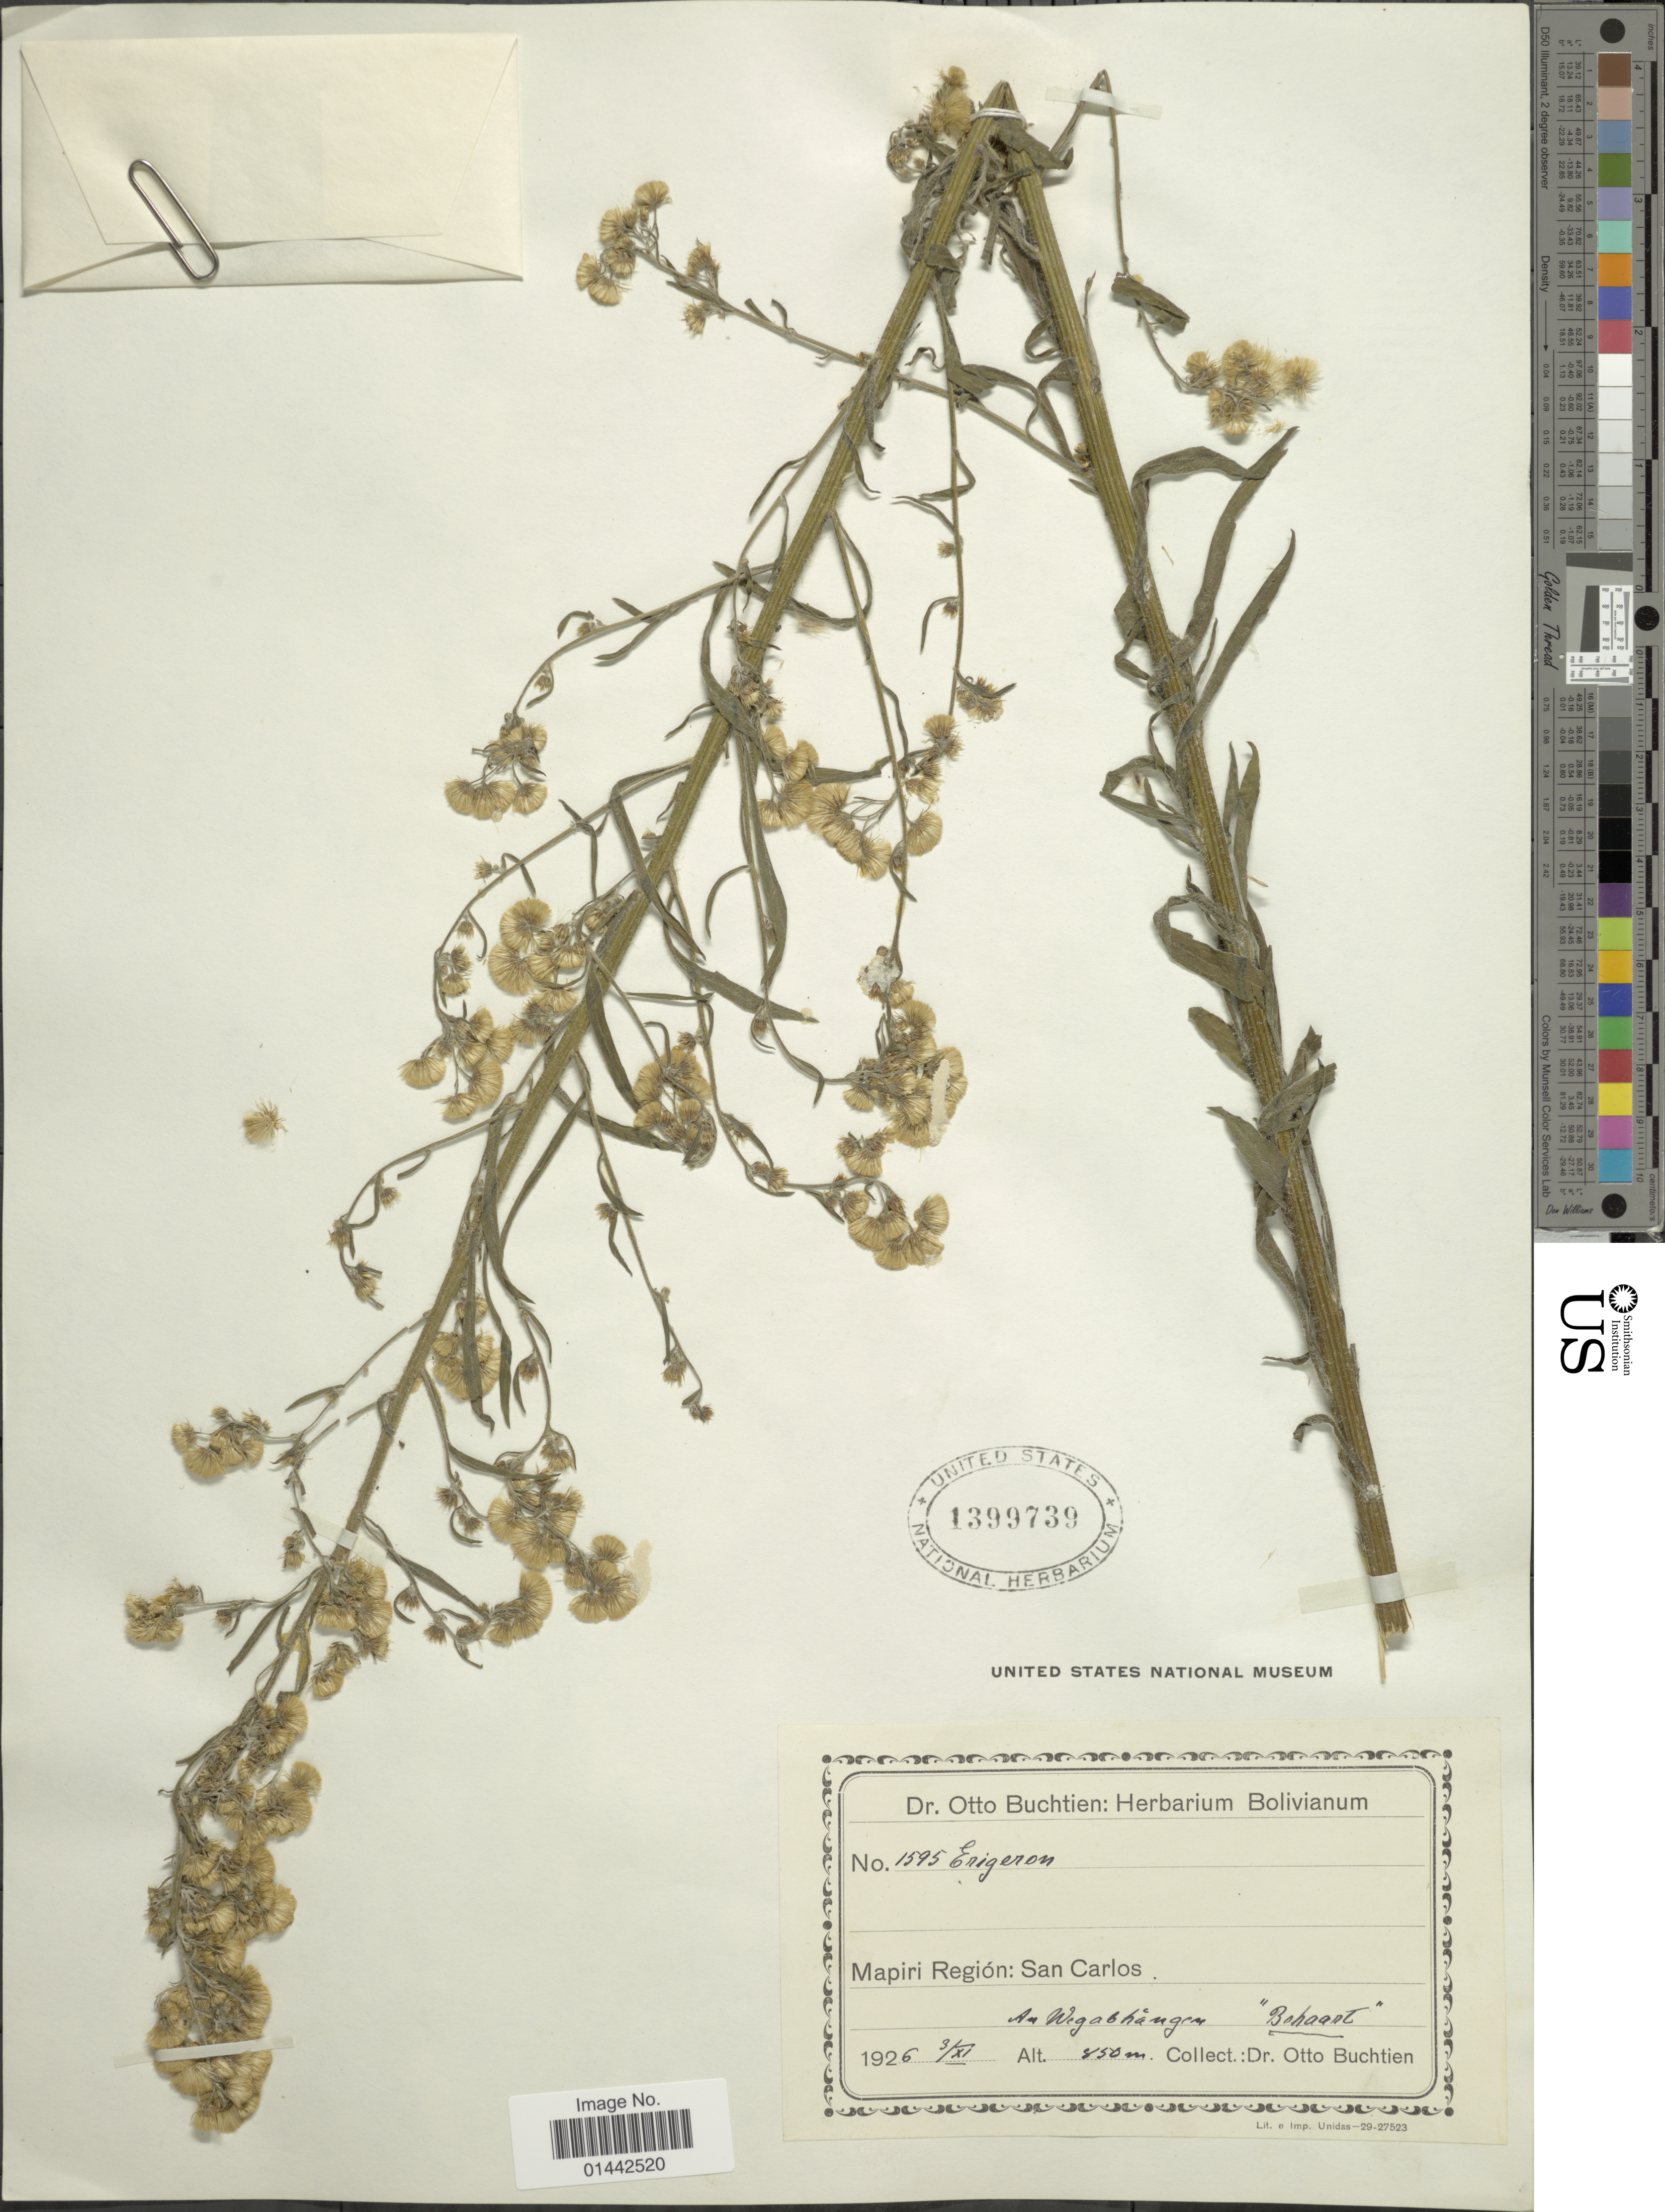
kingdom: Plantae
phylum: Tracheophyta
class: Magnoliopsida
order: Asterales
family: Asteraceae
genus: Erigeron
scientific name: Erigeron sp.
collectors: O. Buchtien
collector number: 1595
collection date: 1926-11-03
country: Bolivia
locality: Mapiri Region: San Carlos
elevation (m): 450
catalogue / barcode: US 1399739